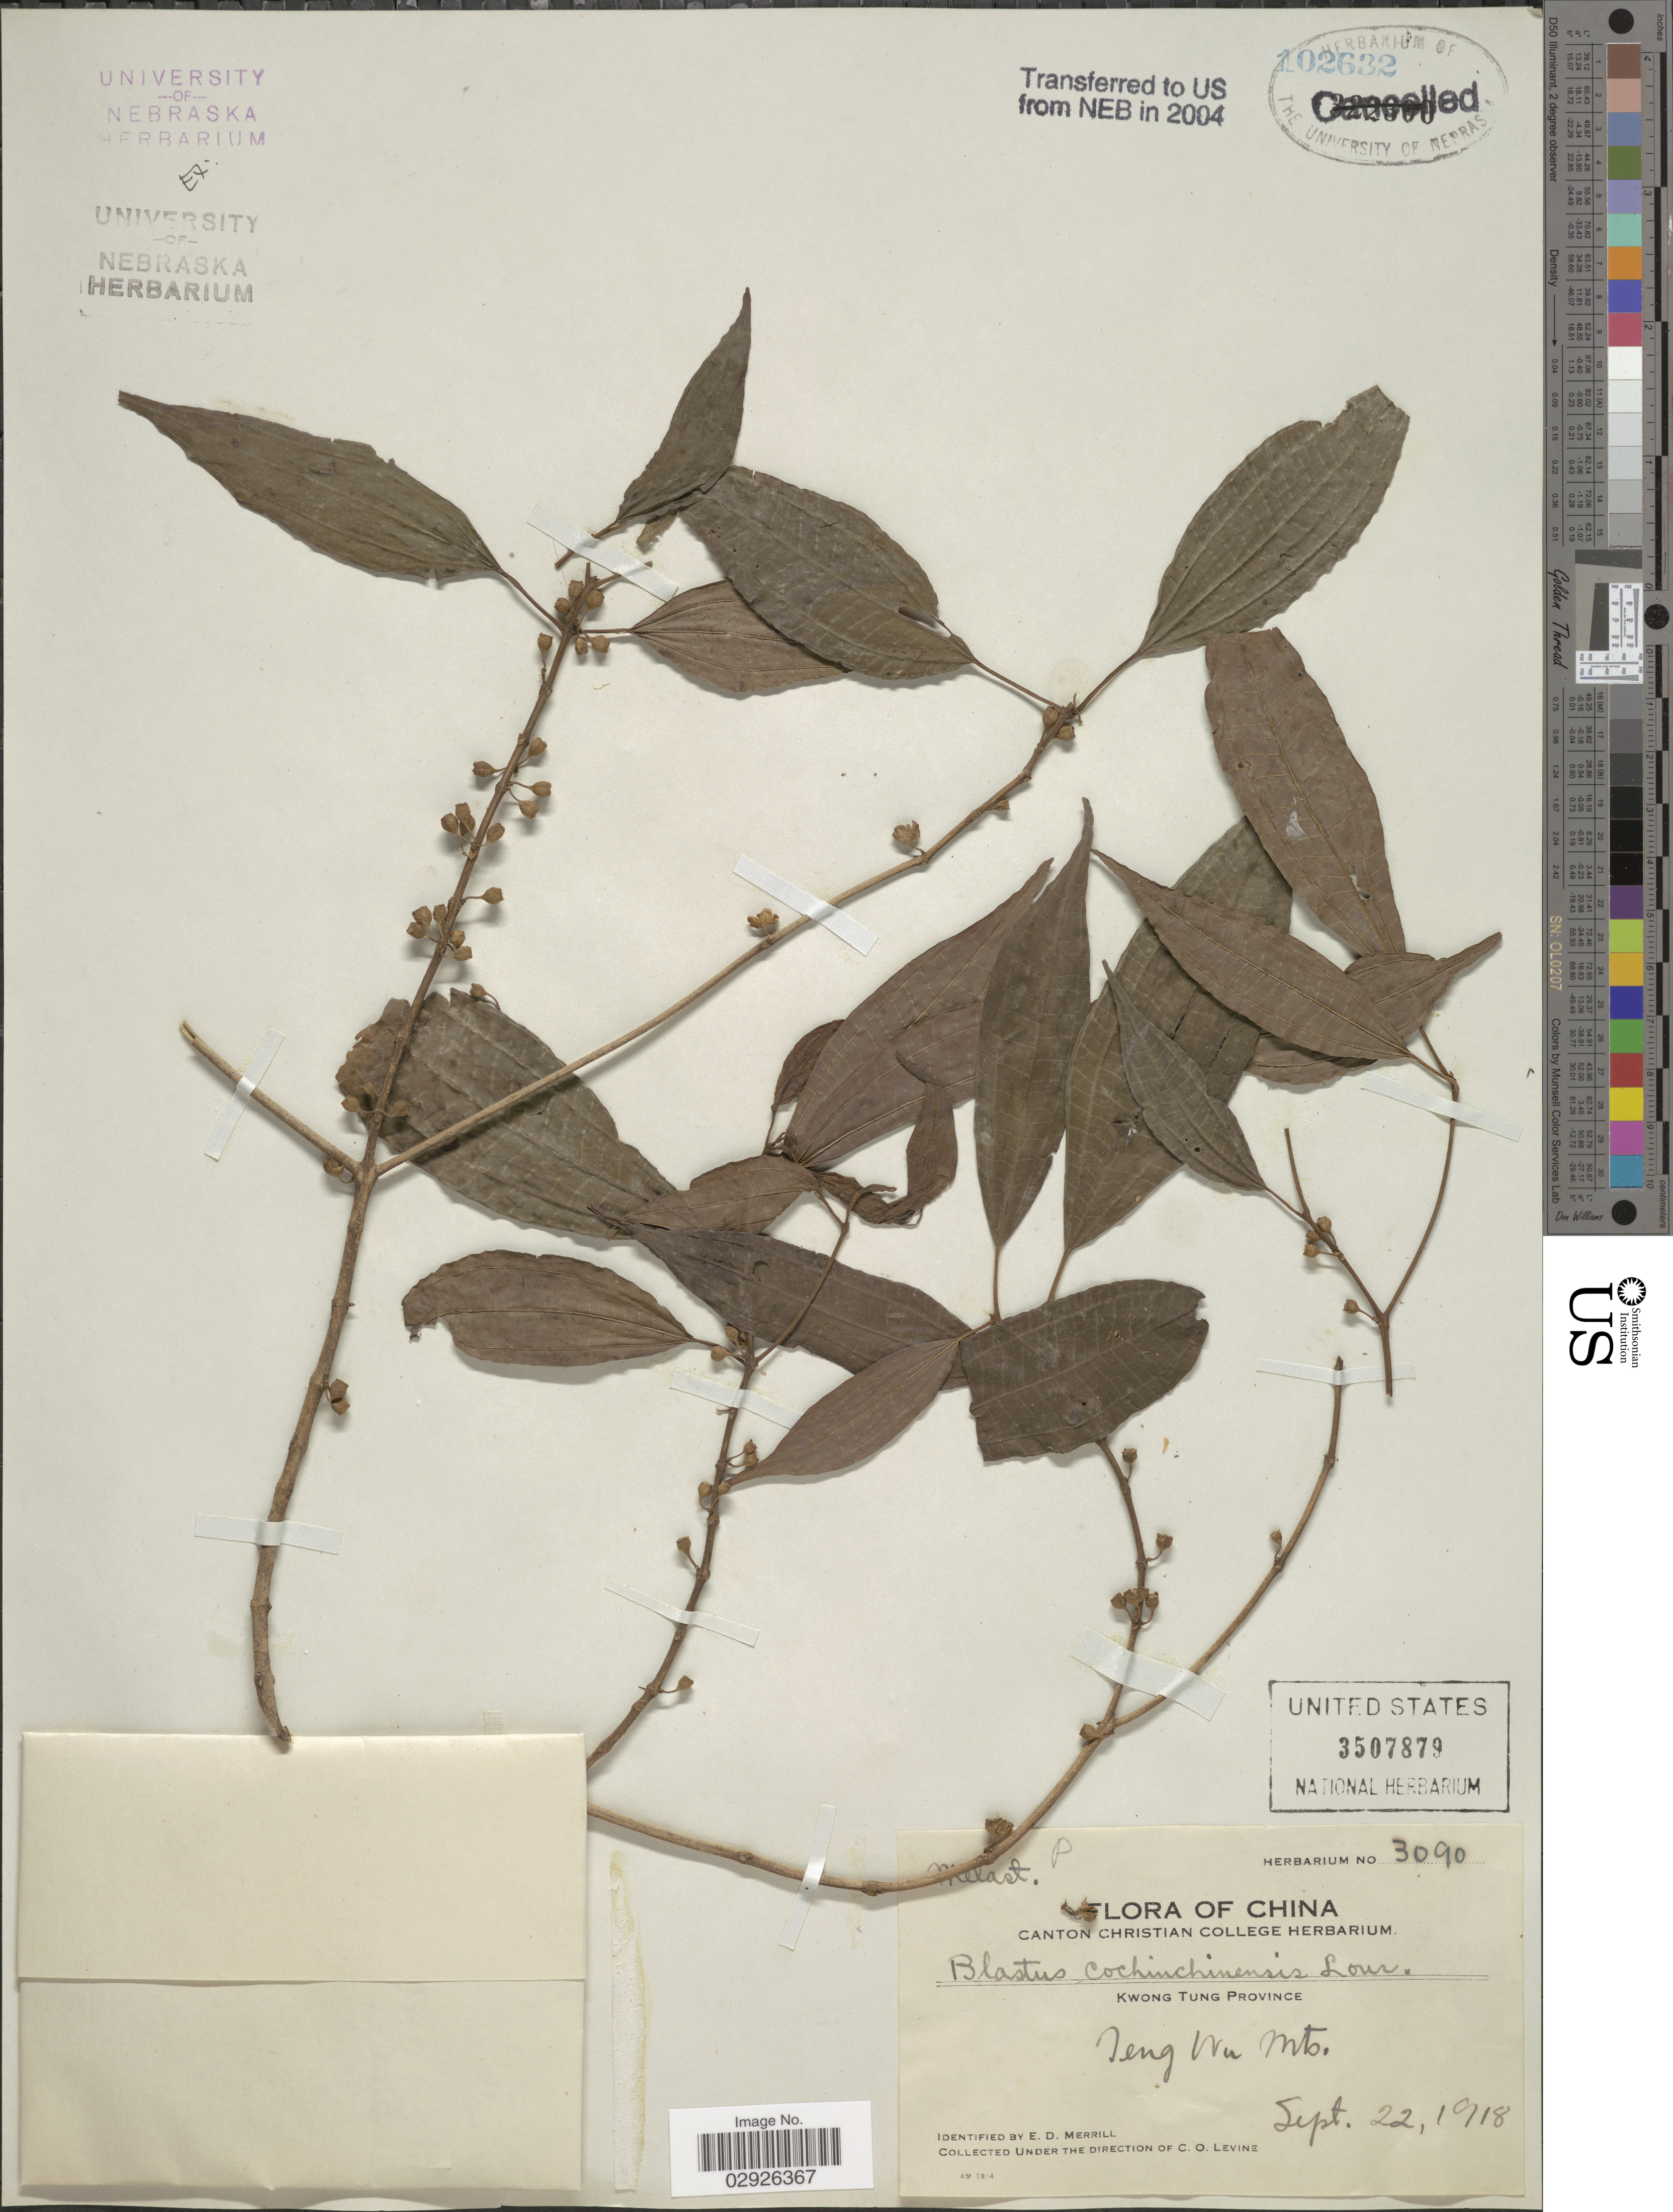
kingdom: Plantae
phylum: Tracheophyta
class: Magnoliopsida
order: Myrtales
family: Melastomataceae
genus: Blastus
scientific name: Blastus cochinchinensis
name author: Lour.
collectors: C. O. Levine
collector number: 3090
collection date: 1918-09-22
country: China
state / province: Guangdong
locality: Kwong Tung Province, Teng Wu Mts.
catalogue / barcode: US 3507879